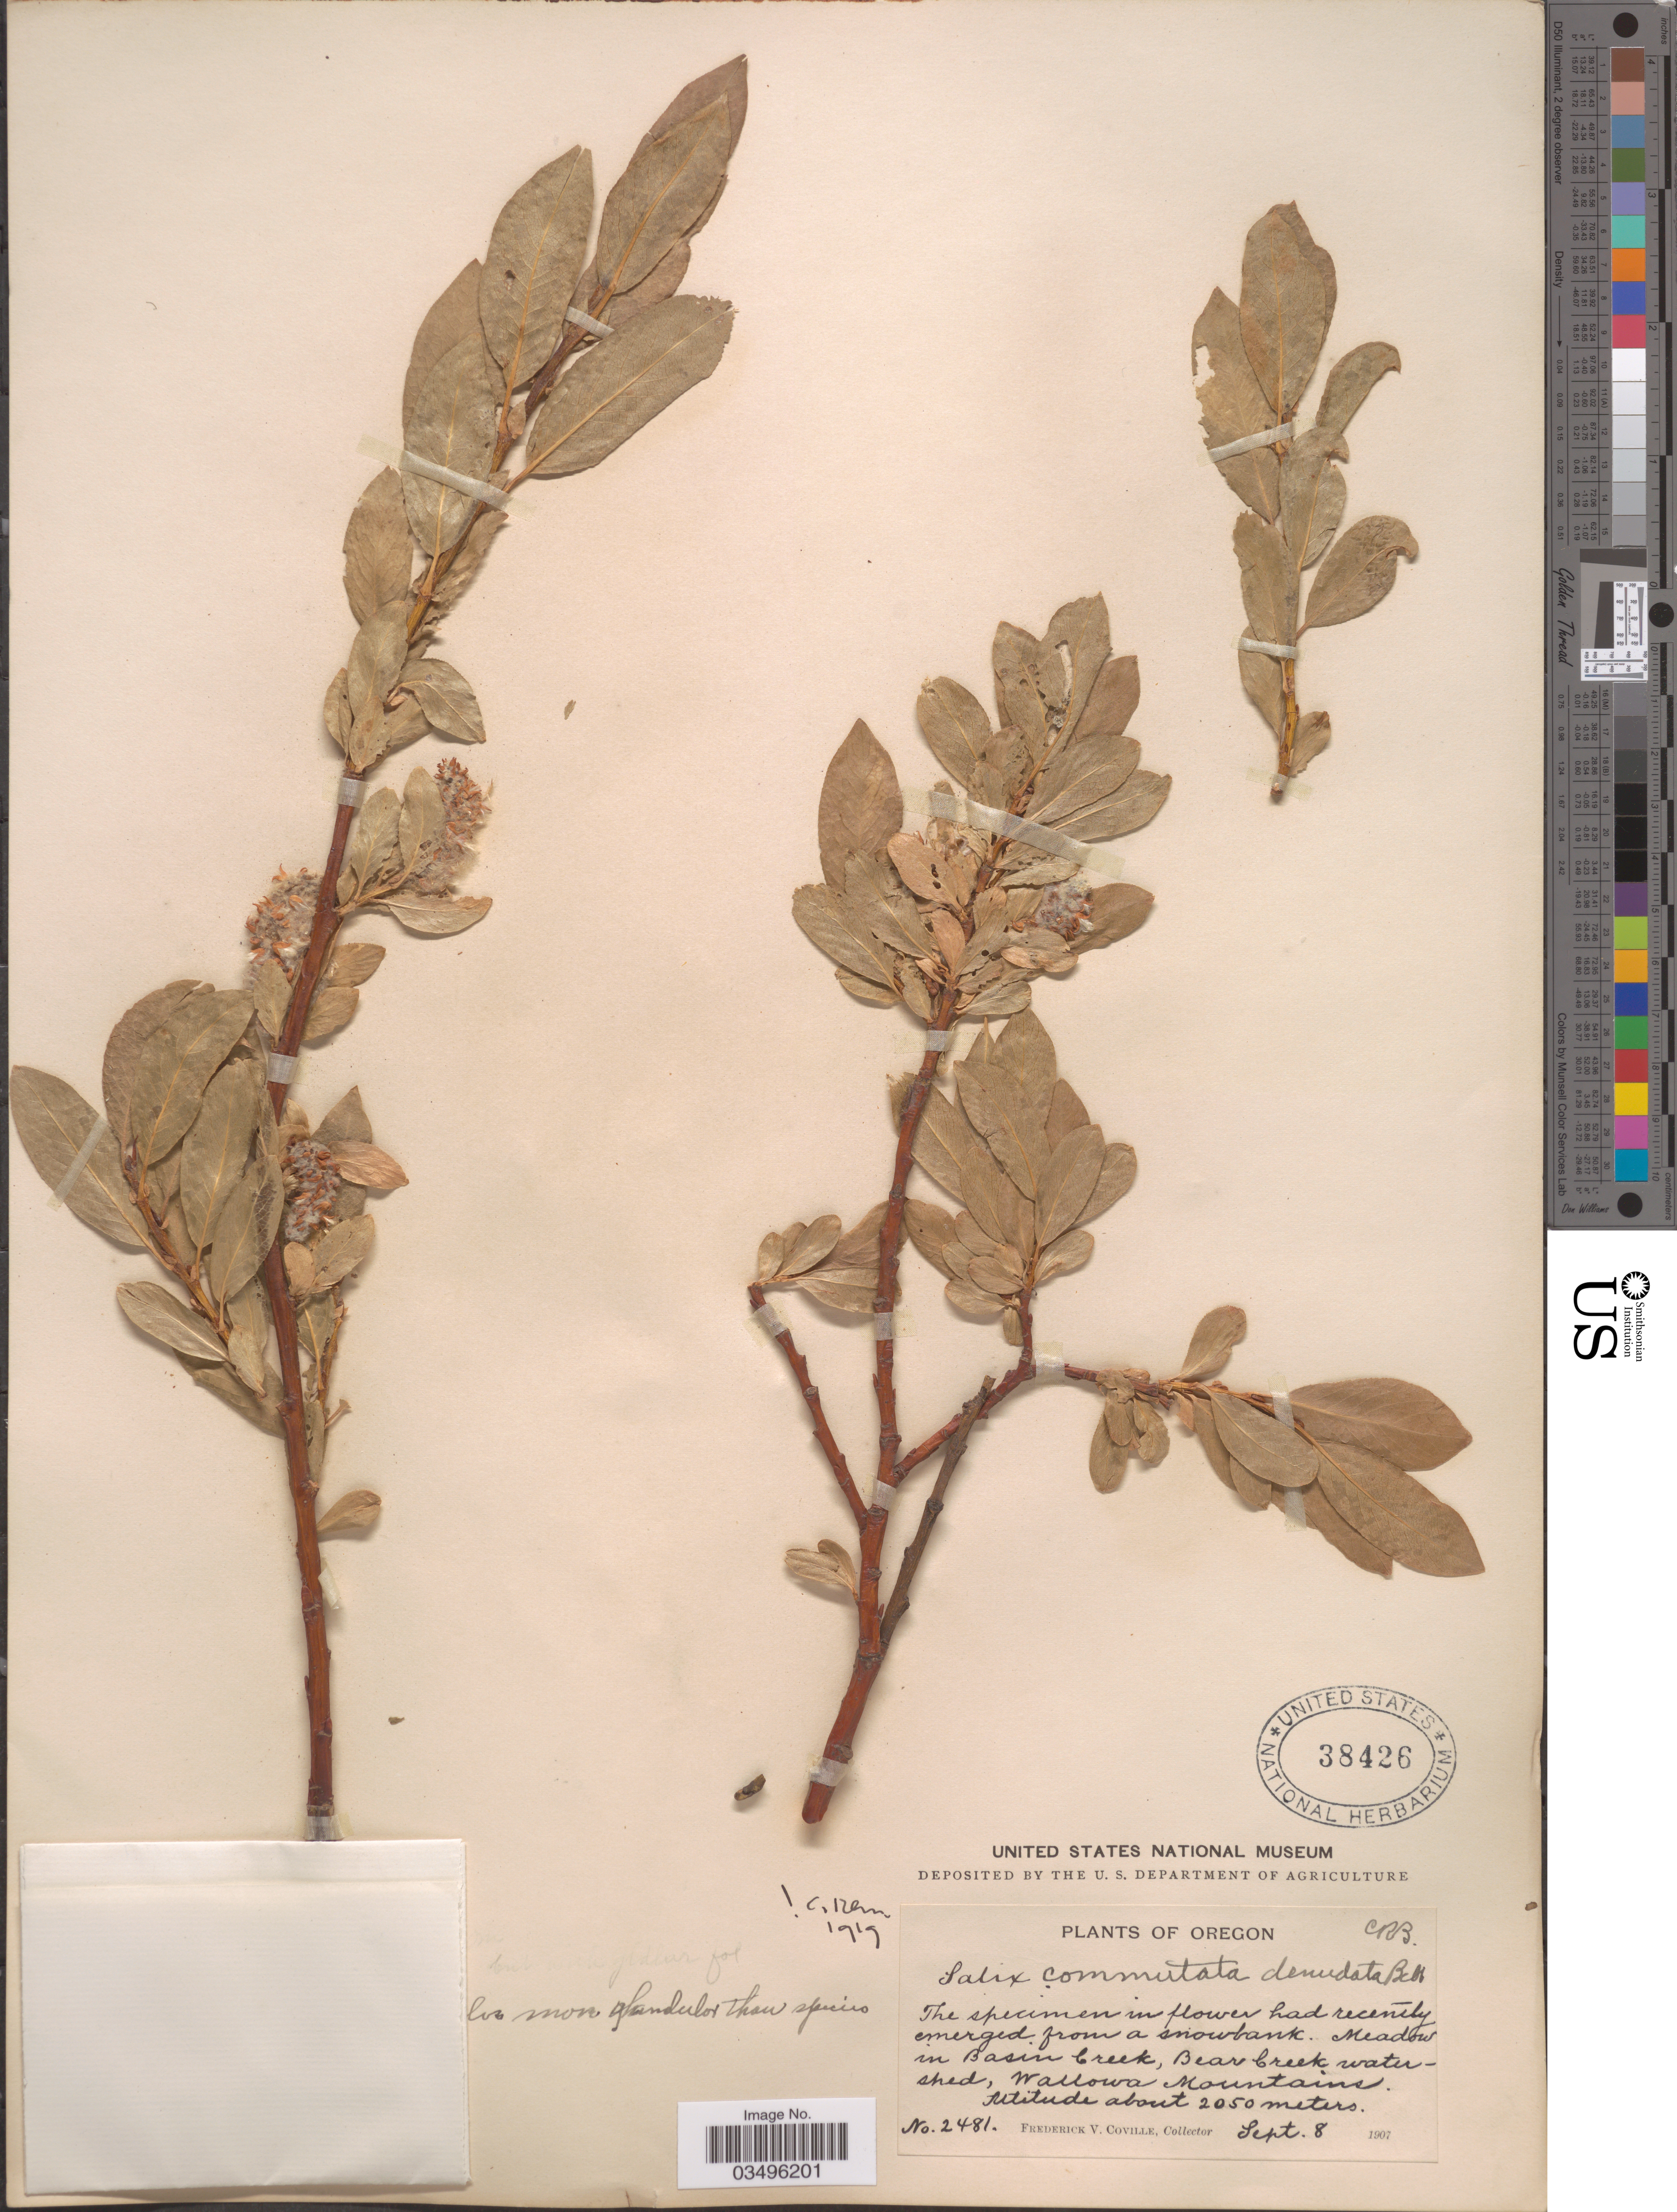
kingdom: Plantae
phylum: Tracheophyta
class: Magnoliopsida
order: Malpighiales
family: Salicaceae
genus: Salix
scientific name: Salix commutata var. denudata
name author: Bebb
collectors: F. V. Coville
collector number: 2481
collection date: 1907-09-08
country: United States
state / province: Oregon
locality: Meadow in Basin Creek, Bear Creek watershed, Wallowa Mountains.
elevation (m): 2050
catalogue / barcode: US 38426